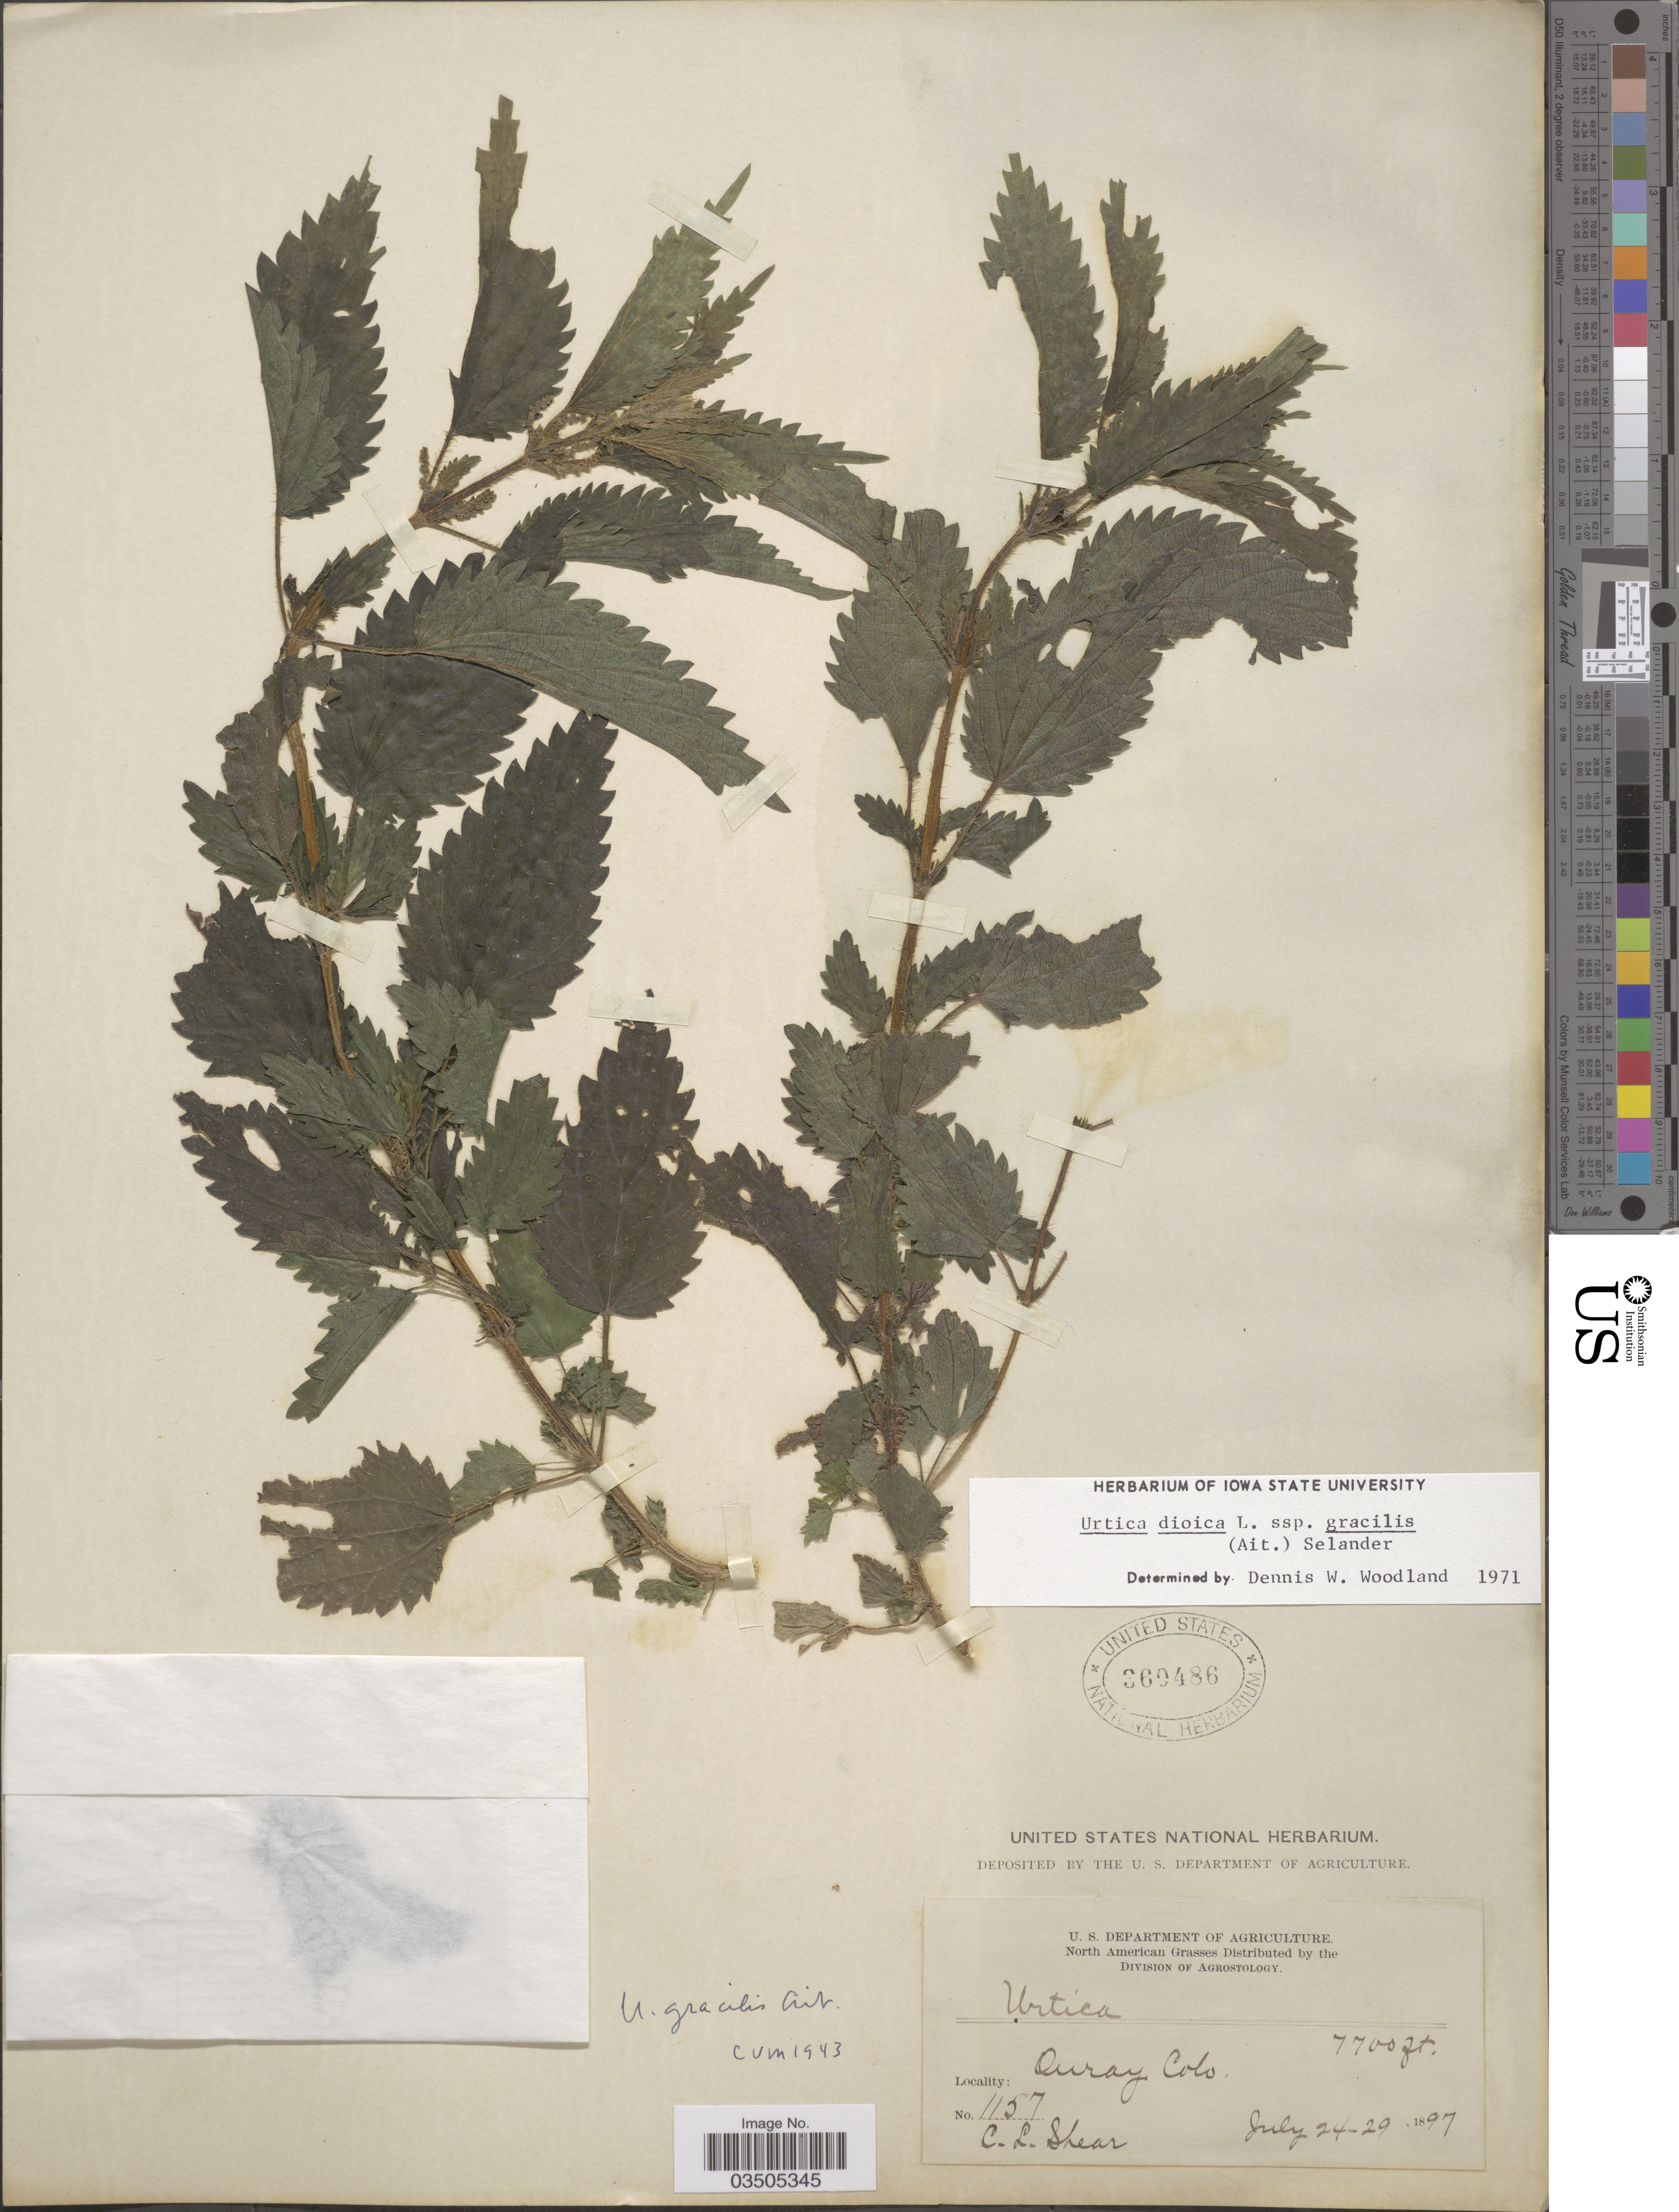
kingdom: Plantae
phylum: Tracheophyta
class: Magnoliopsida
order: Rosales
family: Urticaceae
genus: Urtica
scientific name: Urtica dioica subsp. gracilis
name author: L.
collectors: C. L. Shear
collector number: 1157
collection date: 1897-07-24/1897-07-29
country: United States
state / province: Colorado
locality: Ouray.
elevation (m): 2347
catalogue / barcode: US 360486